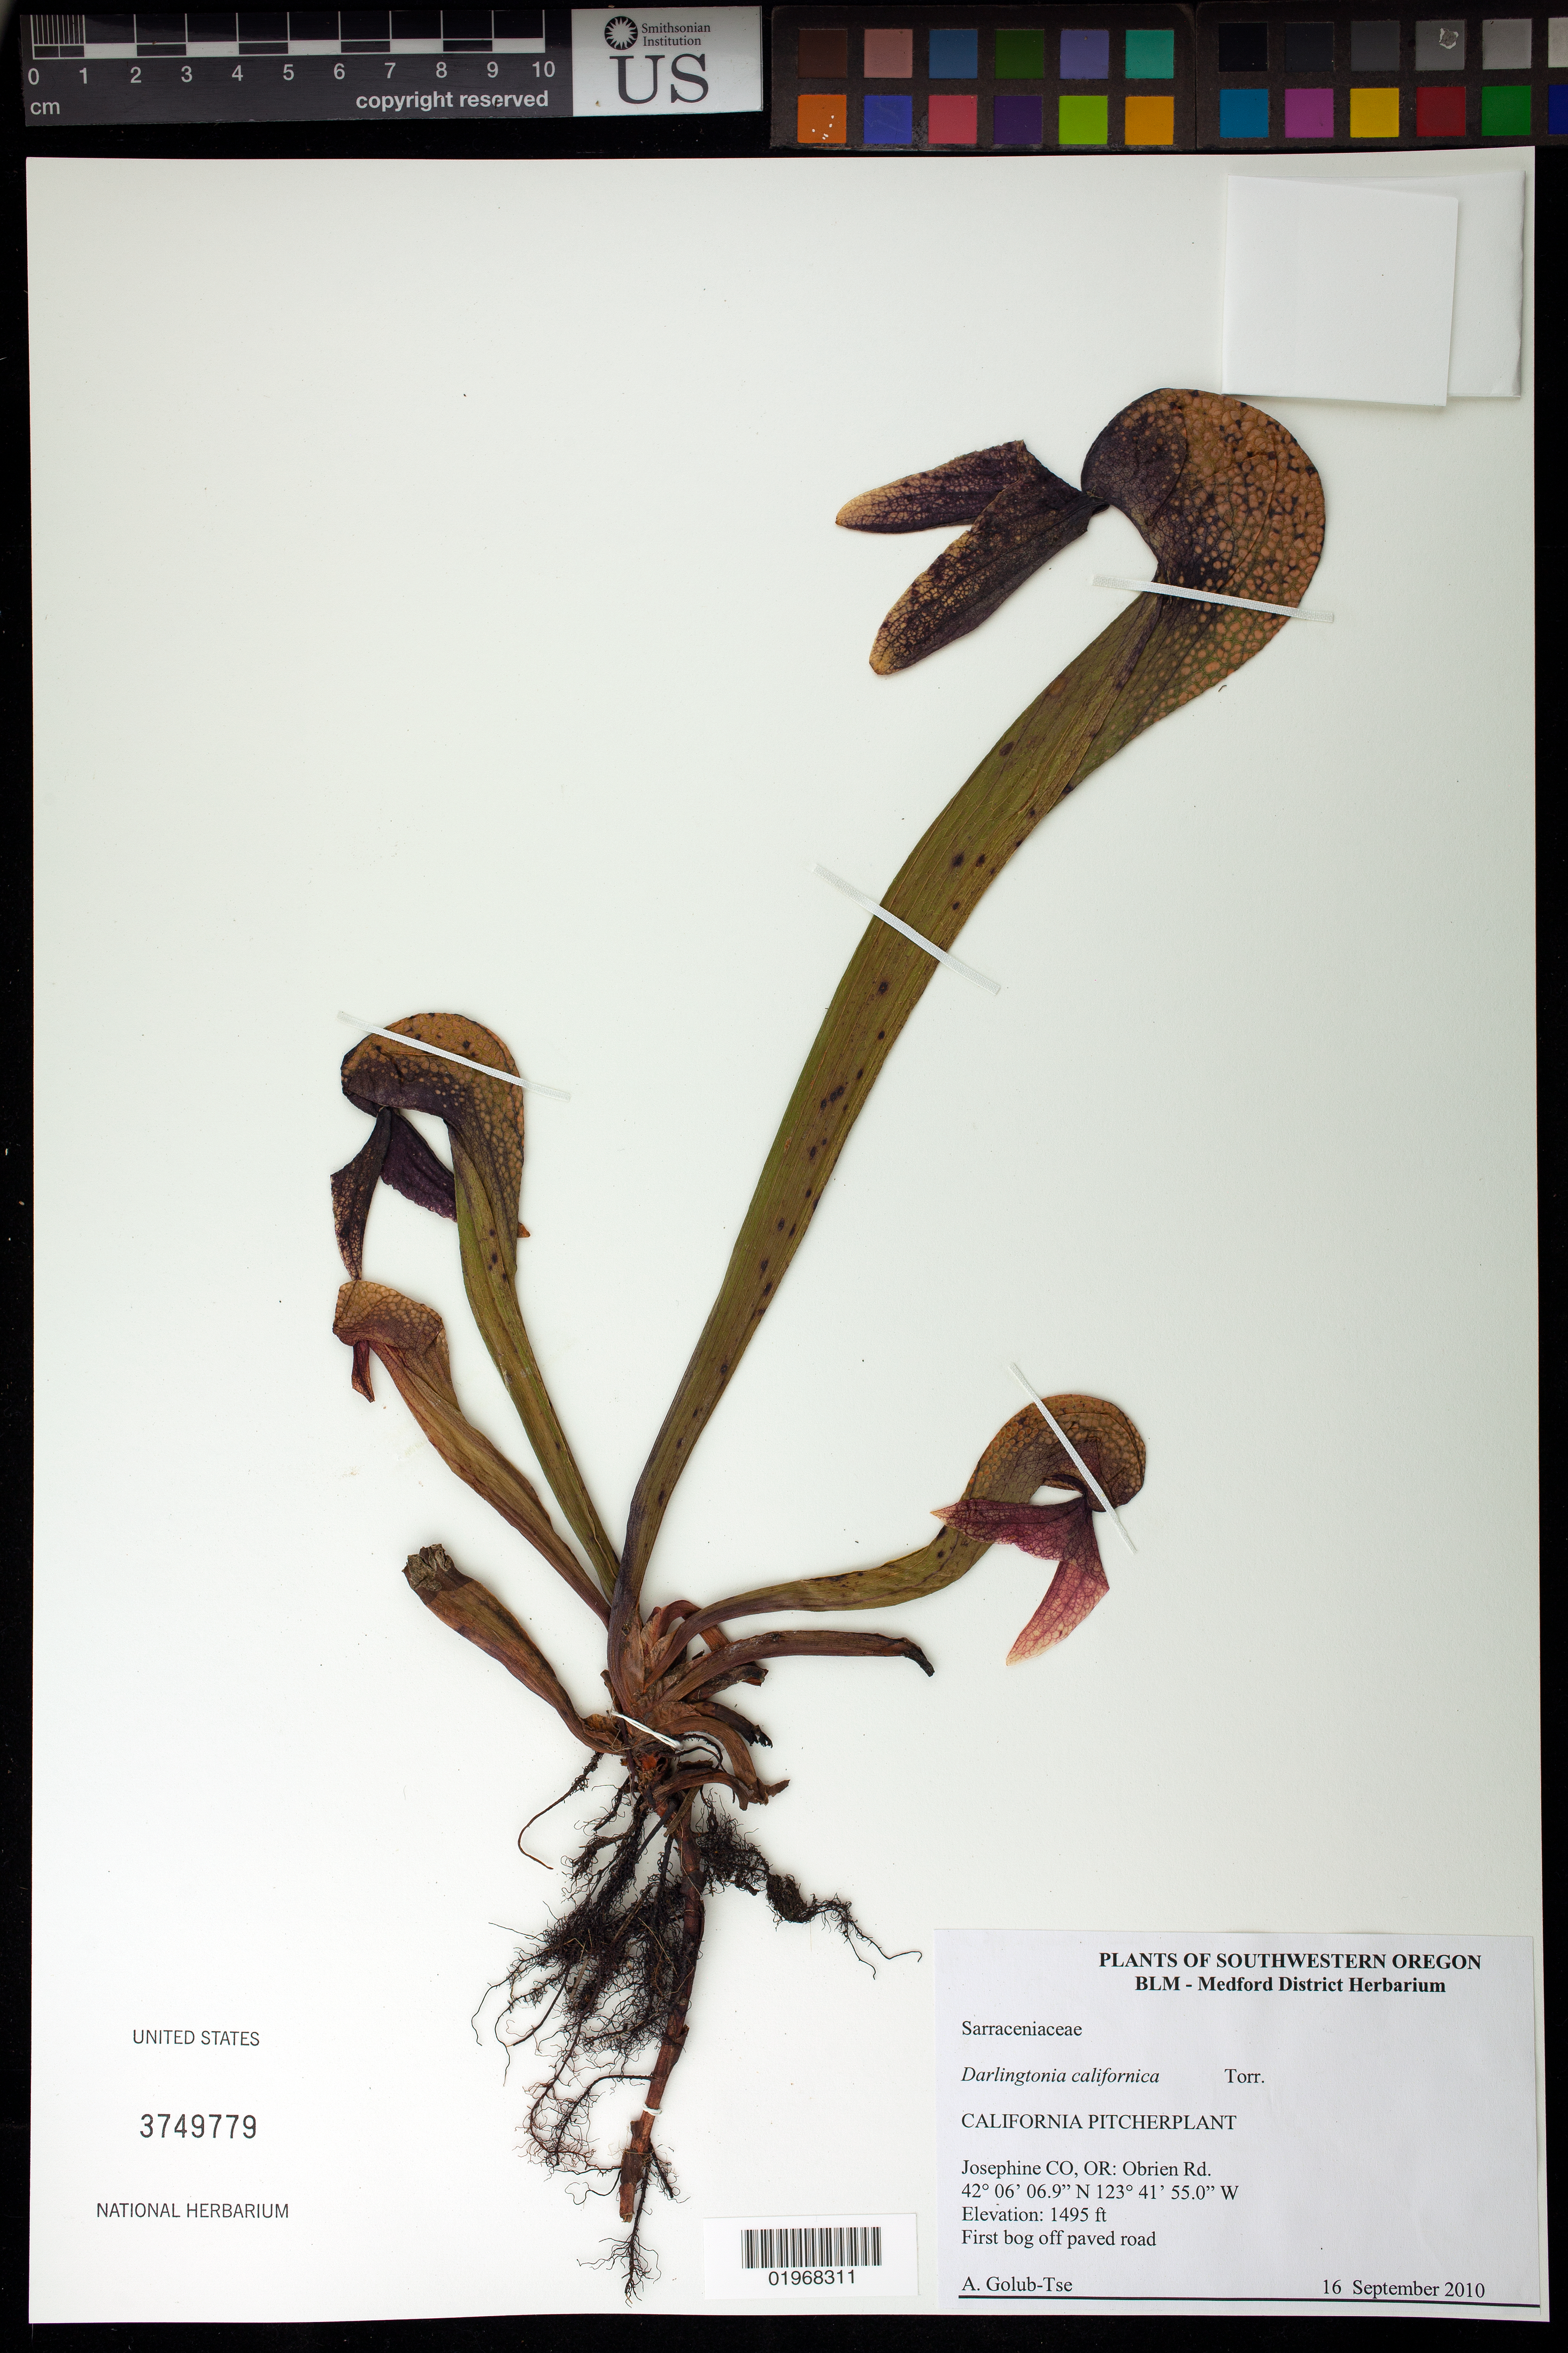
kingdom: Plantae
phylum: Tracheophyta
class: Magnoliopsida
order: Ericales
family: Sarraceniaceae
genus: Darlingtonia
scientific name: Darlingtonia californica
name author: Torr.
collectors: A. Golub-Tse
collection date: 2010-09-16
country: United States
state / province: Oregon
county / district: Josephine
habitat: First bog off paved road.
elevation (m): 456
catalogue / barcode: US 3749779